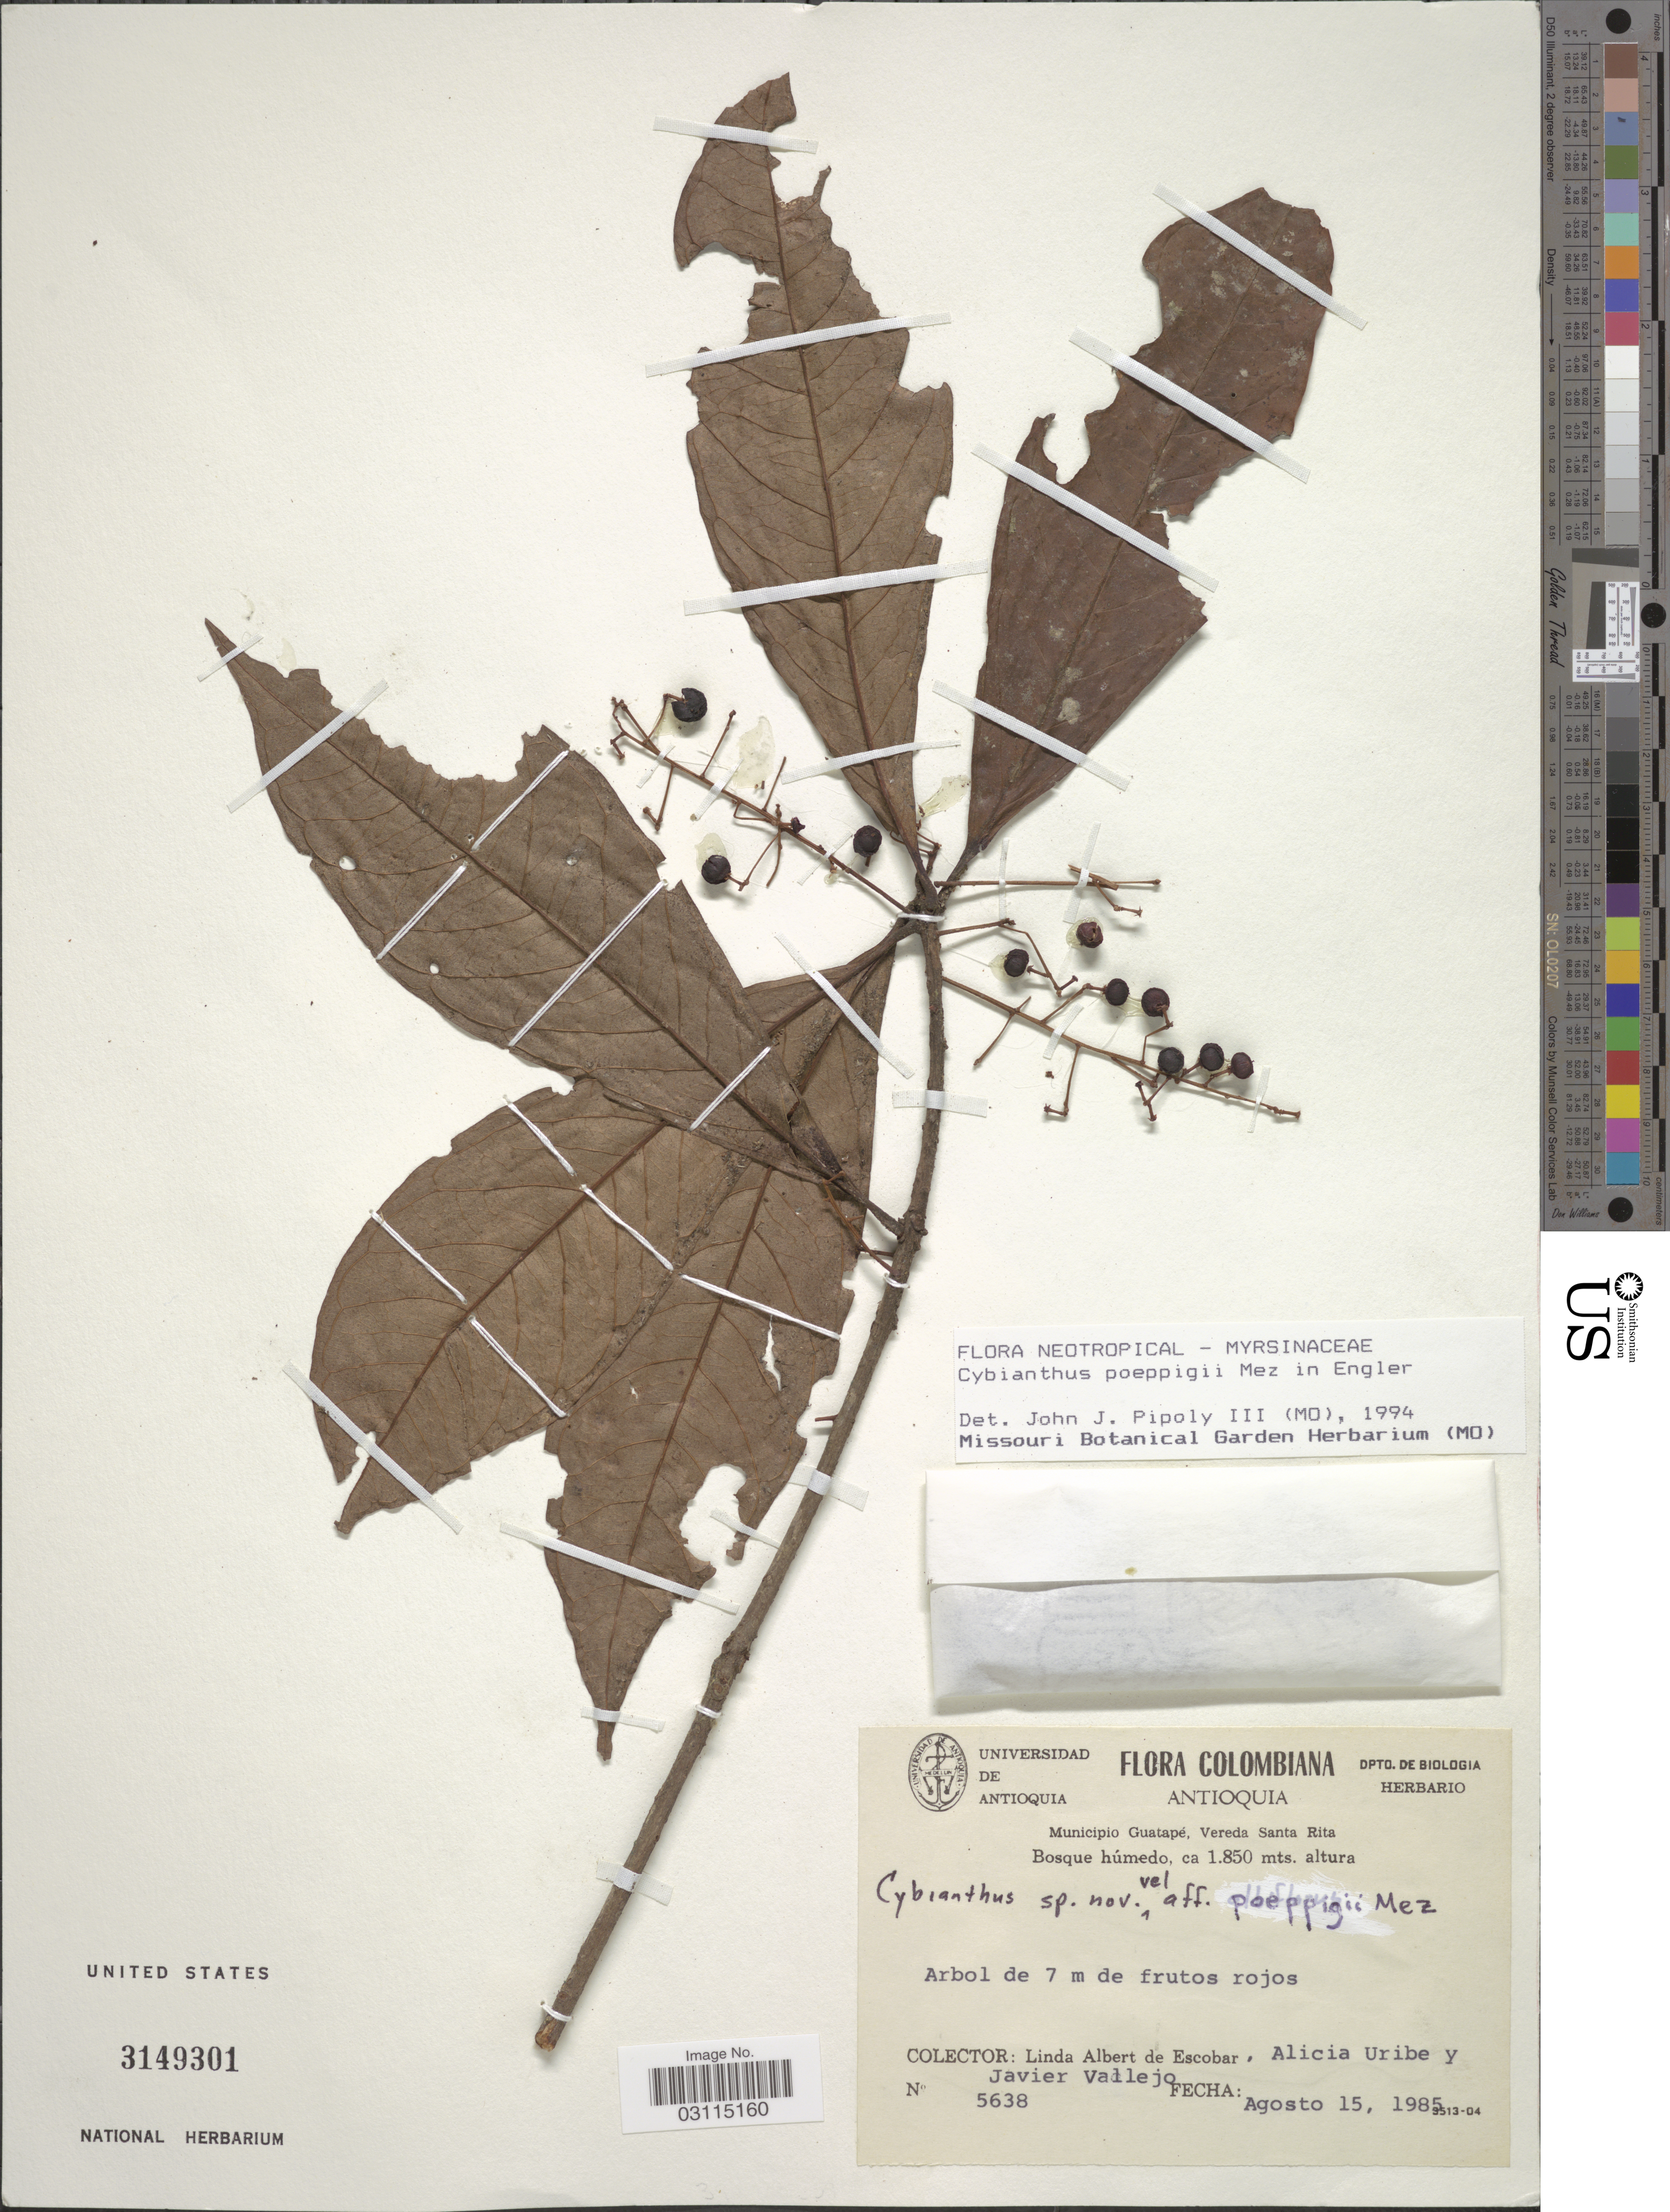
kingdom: Plantae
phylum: Tracheophyta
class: Magnoliopsida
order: Ericales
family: Primulaceae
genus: Cybianthus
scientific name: Cybianthus poeppigii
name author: Mez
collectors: L. K. de Escobar, A. Uribe & J. Vallejo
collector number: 5638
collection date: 1985-08-15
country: Colombia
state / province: Antioquia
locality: Municipio Guatapé, Vereda Santa Rita.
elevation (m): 1850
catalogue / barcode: US 3149301